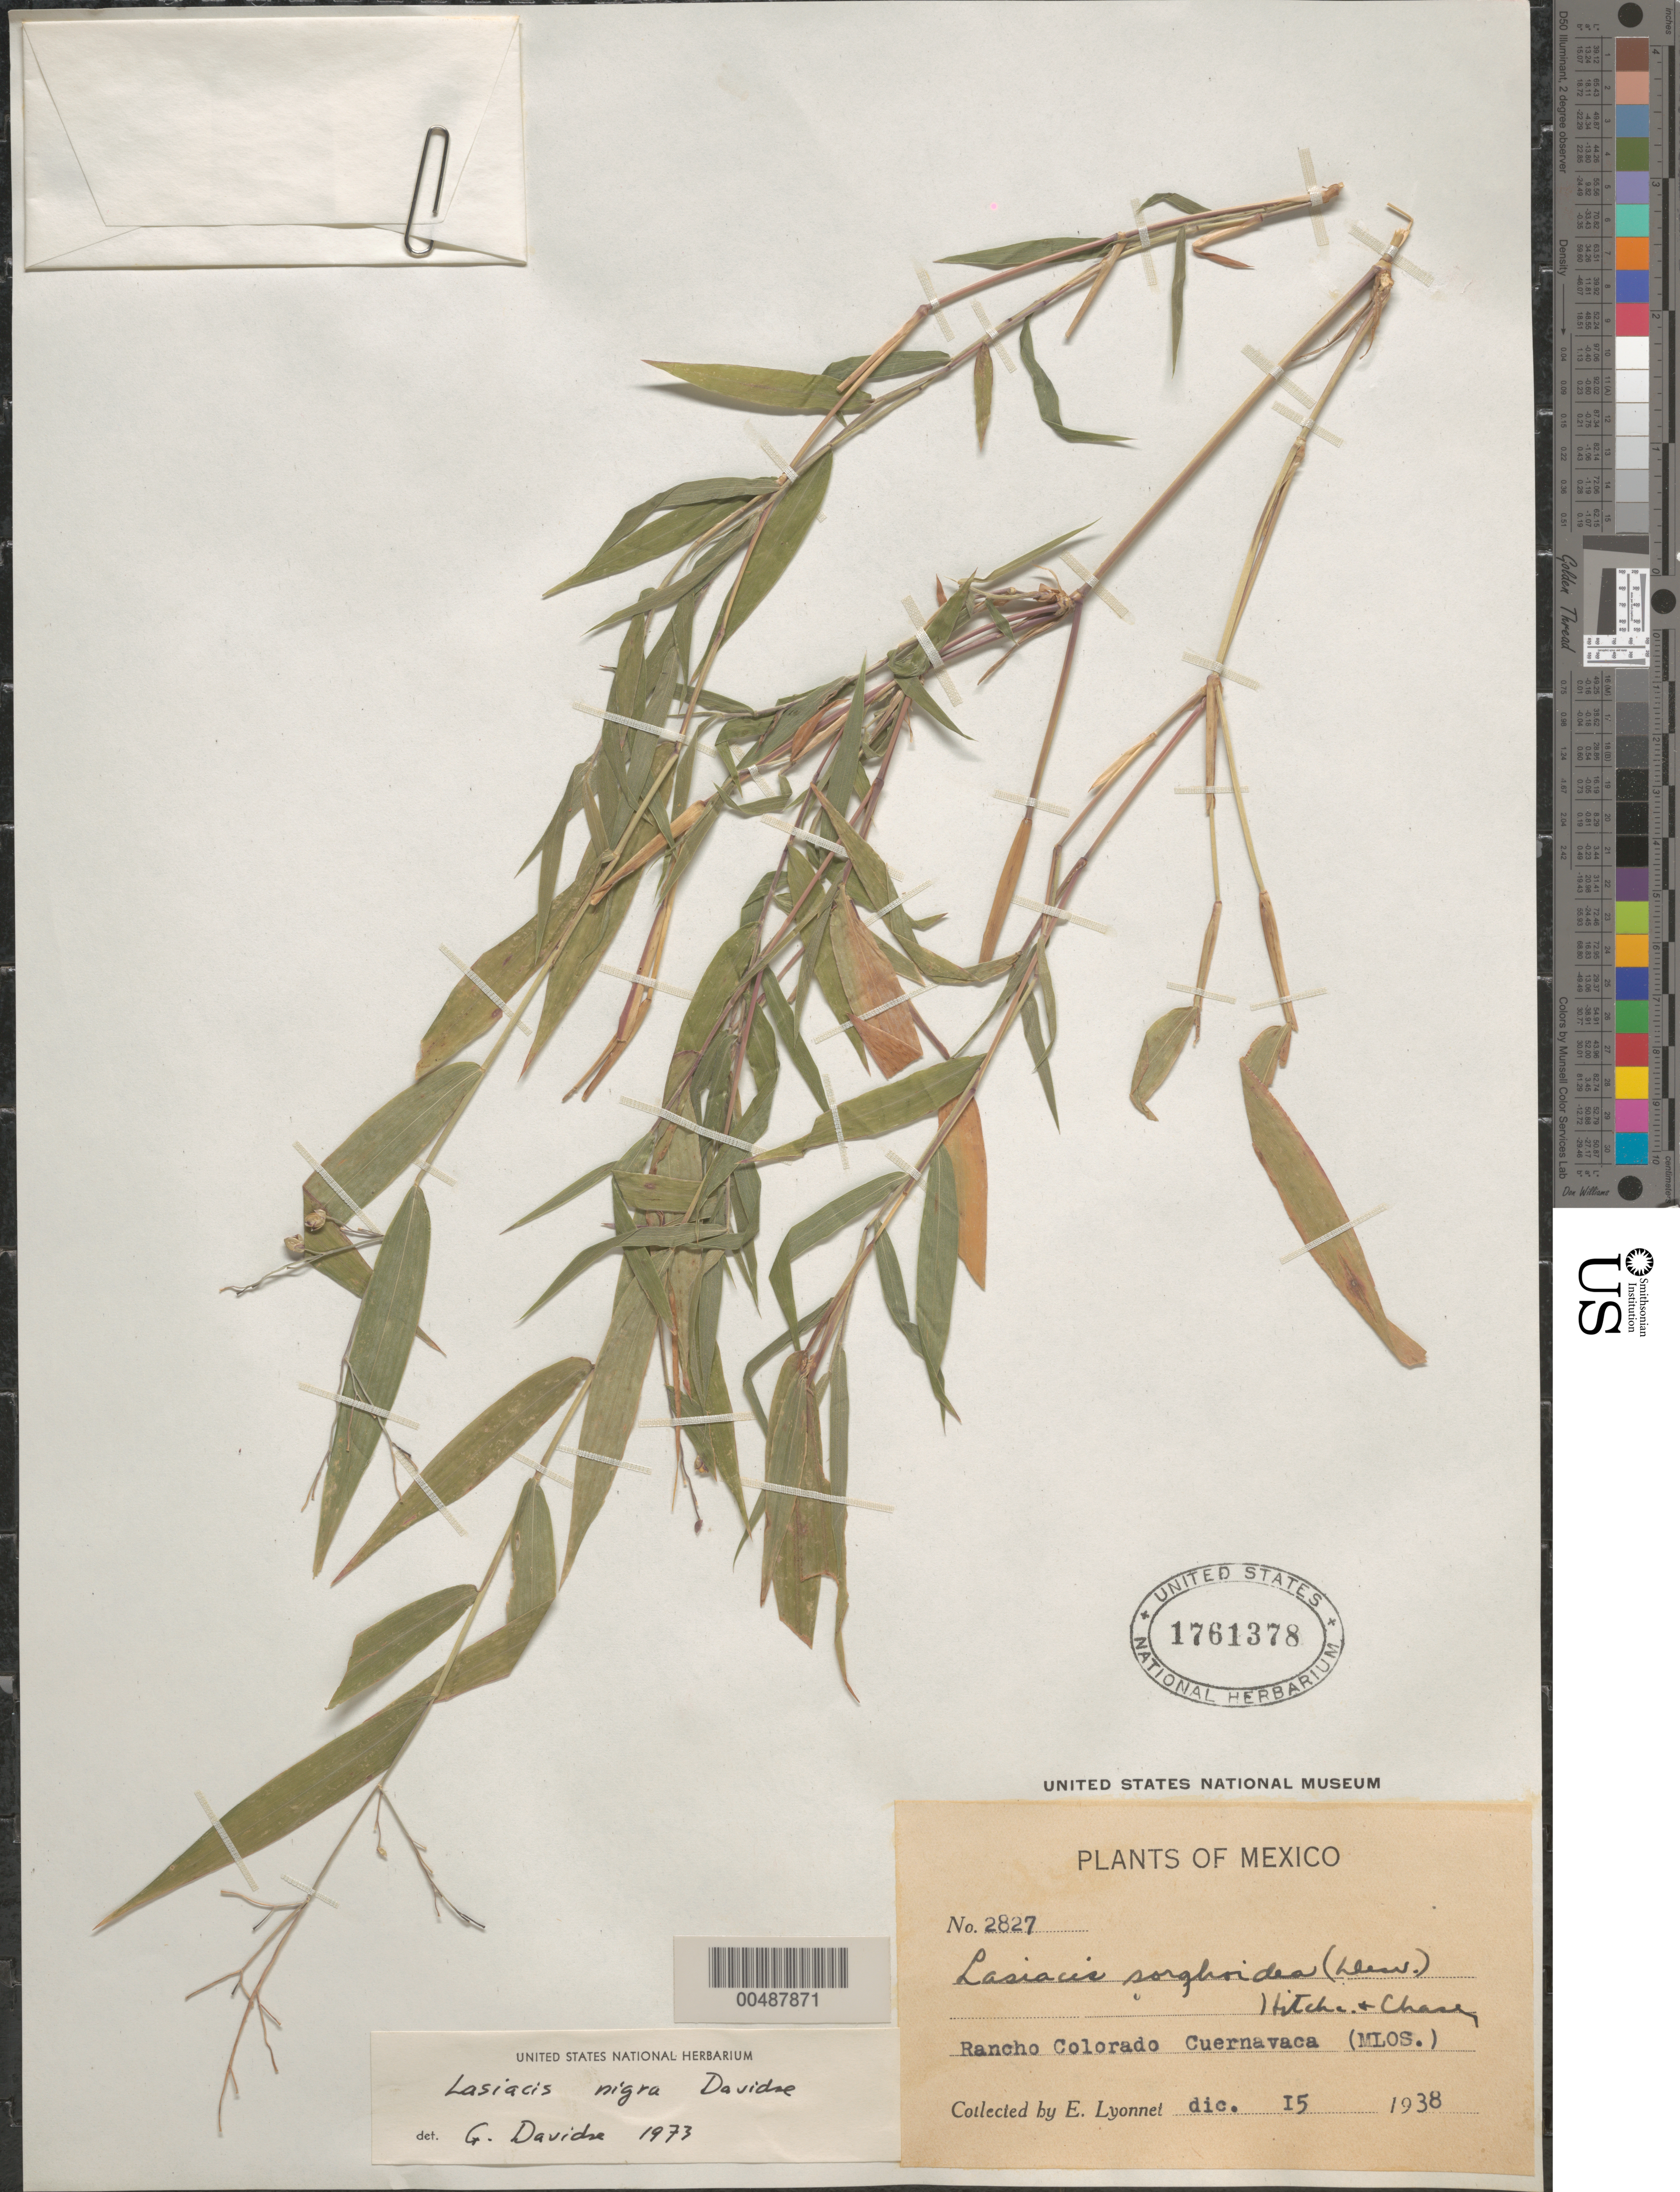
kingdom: Plantae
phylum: Tracheophyta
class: Liliopsida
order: Poales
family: Poaceae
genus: Lasiacis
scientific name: Lasiacis maxonii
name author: Swallen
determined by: Davidse, Gerrit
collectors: Bro. E. Lyonnet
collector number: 2827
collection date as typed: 15 Dec 1938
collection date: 1938-12-15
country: Mexico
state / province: Morelos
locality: Rancho Colorado, Cuernavaca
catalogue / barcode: US 1761378